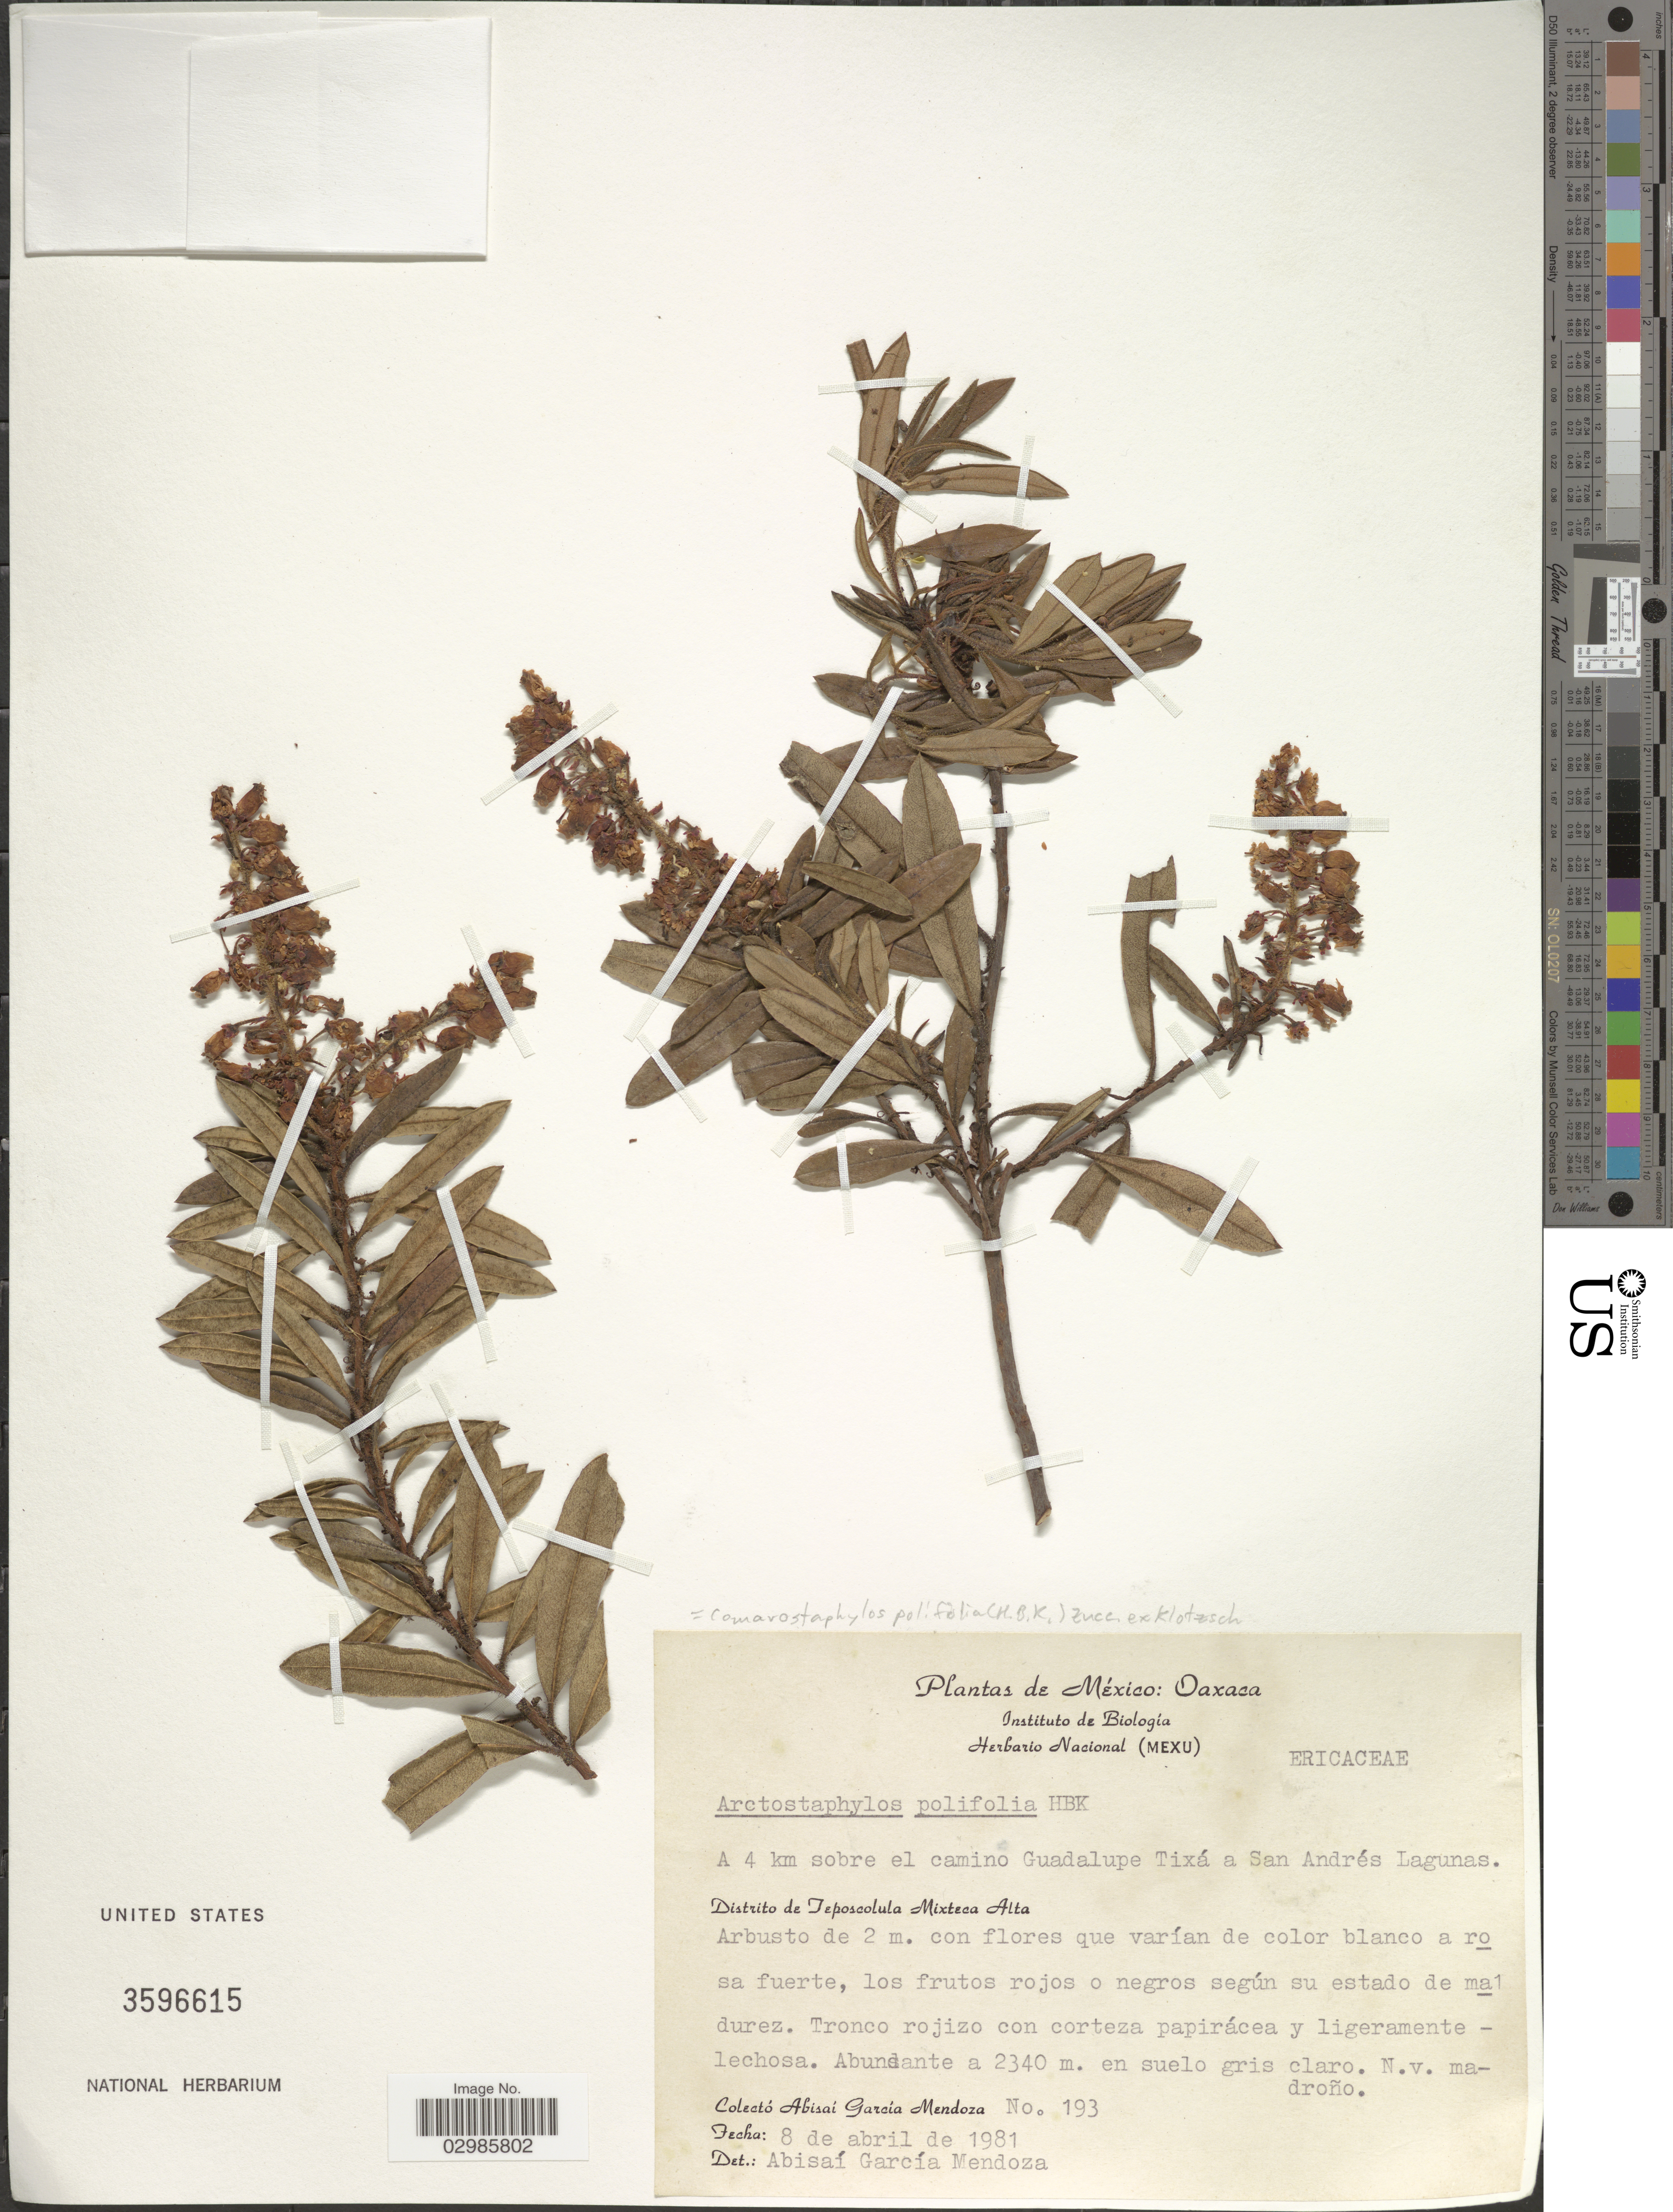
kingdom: Plantae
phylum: Tracheophyta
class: Magnoliopsida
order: Ericales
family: Ericaceae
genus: Comarostaphylis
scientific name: Comarostaphylis polifolia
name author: (Kunth) Zucc. ex Klotzsch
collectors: A. García-Mendoza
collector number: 193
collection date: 1981-04-08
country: Mexico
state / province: Oaxaca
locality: A 4 km sobre el camino Guadalupe Tixá a San Andrés Lagunas, Distrito de Teposcolula Mixteca Alta.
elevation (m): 2340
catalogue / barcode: US 3596615